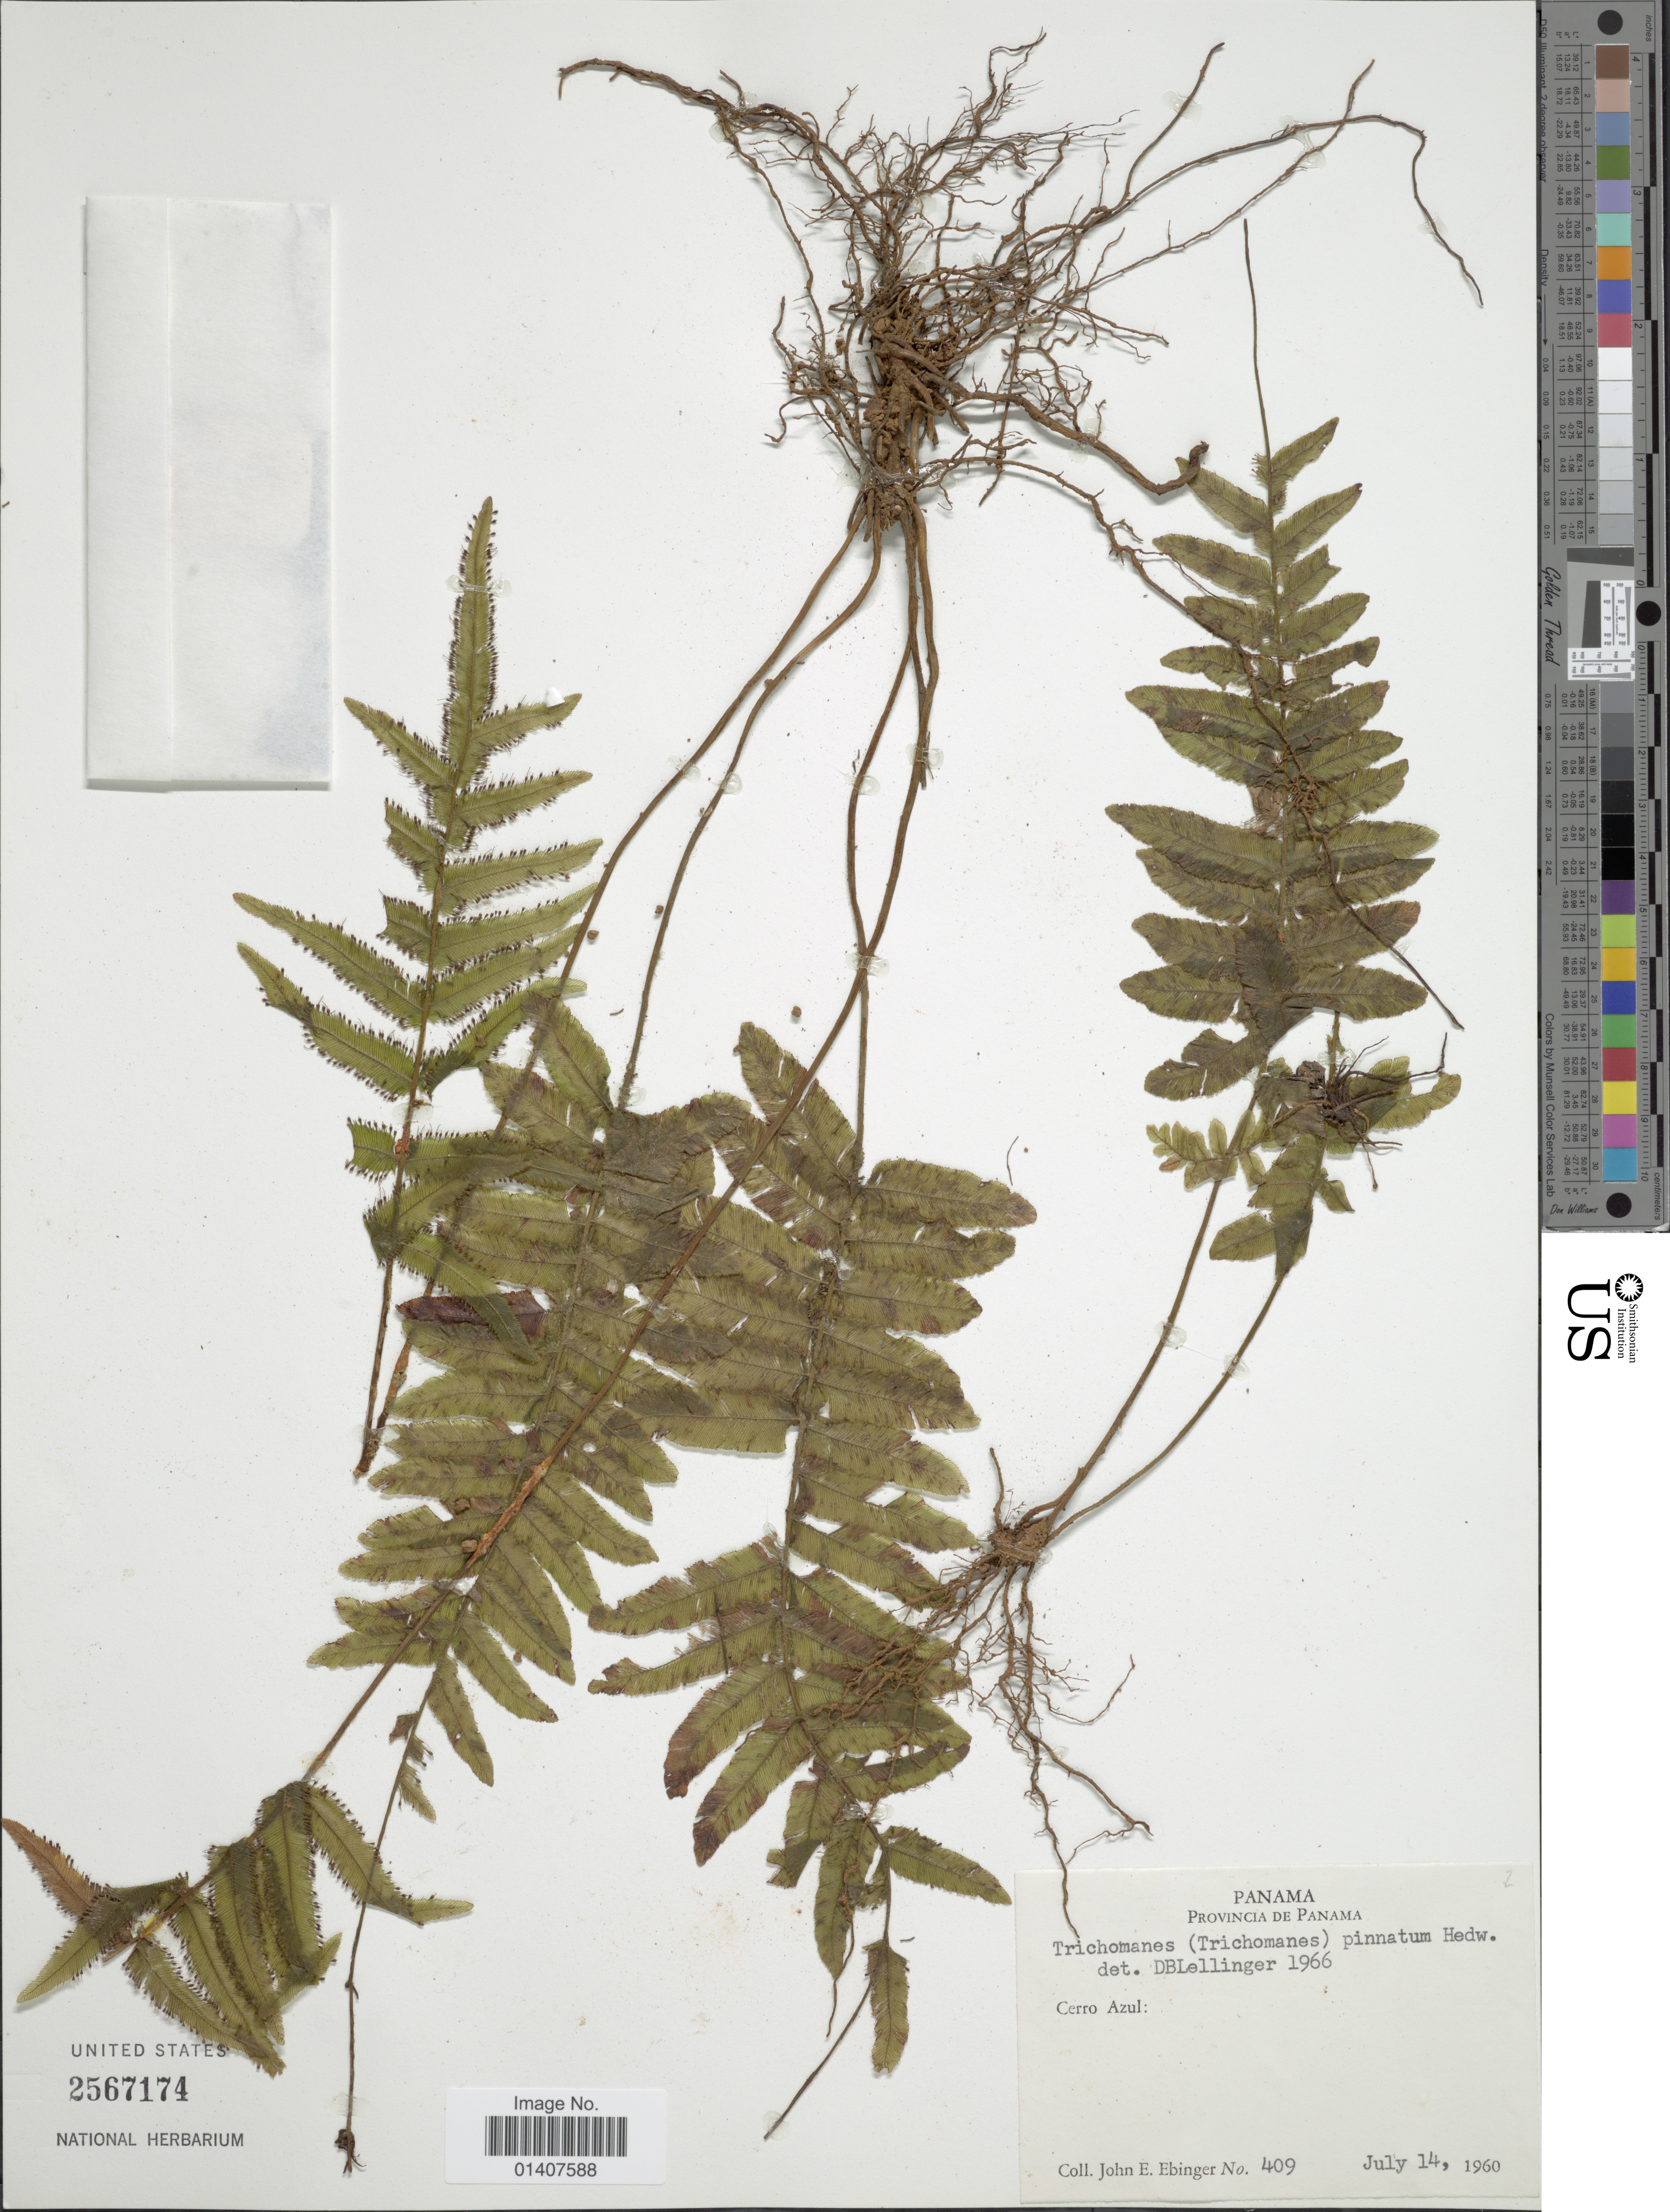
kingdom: Plantae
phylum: Tracheophyta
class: Polypodiopsida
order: Hymenophyllales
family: Hymenophyllaceae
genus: Trichomanes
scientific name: Trichomanes pinnatum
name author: Hedw.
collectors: J. Ebinger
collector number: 409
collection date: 1960-07-14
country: Panama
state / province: Panamá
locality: Provincia de Panama, Cerro Azul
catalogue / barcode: US 2567174